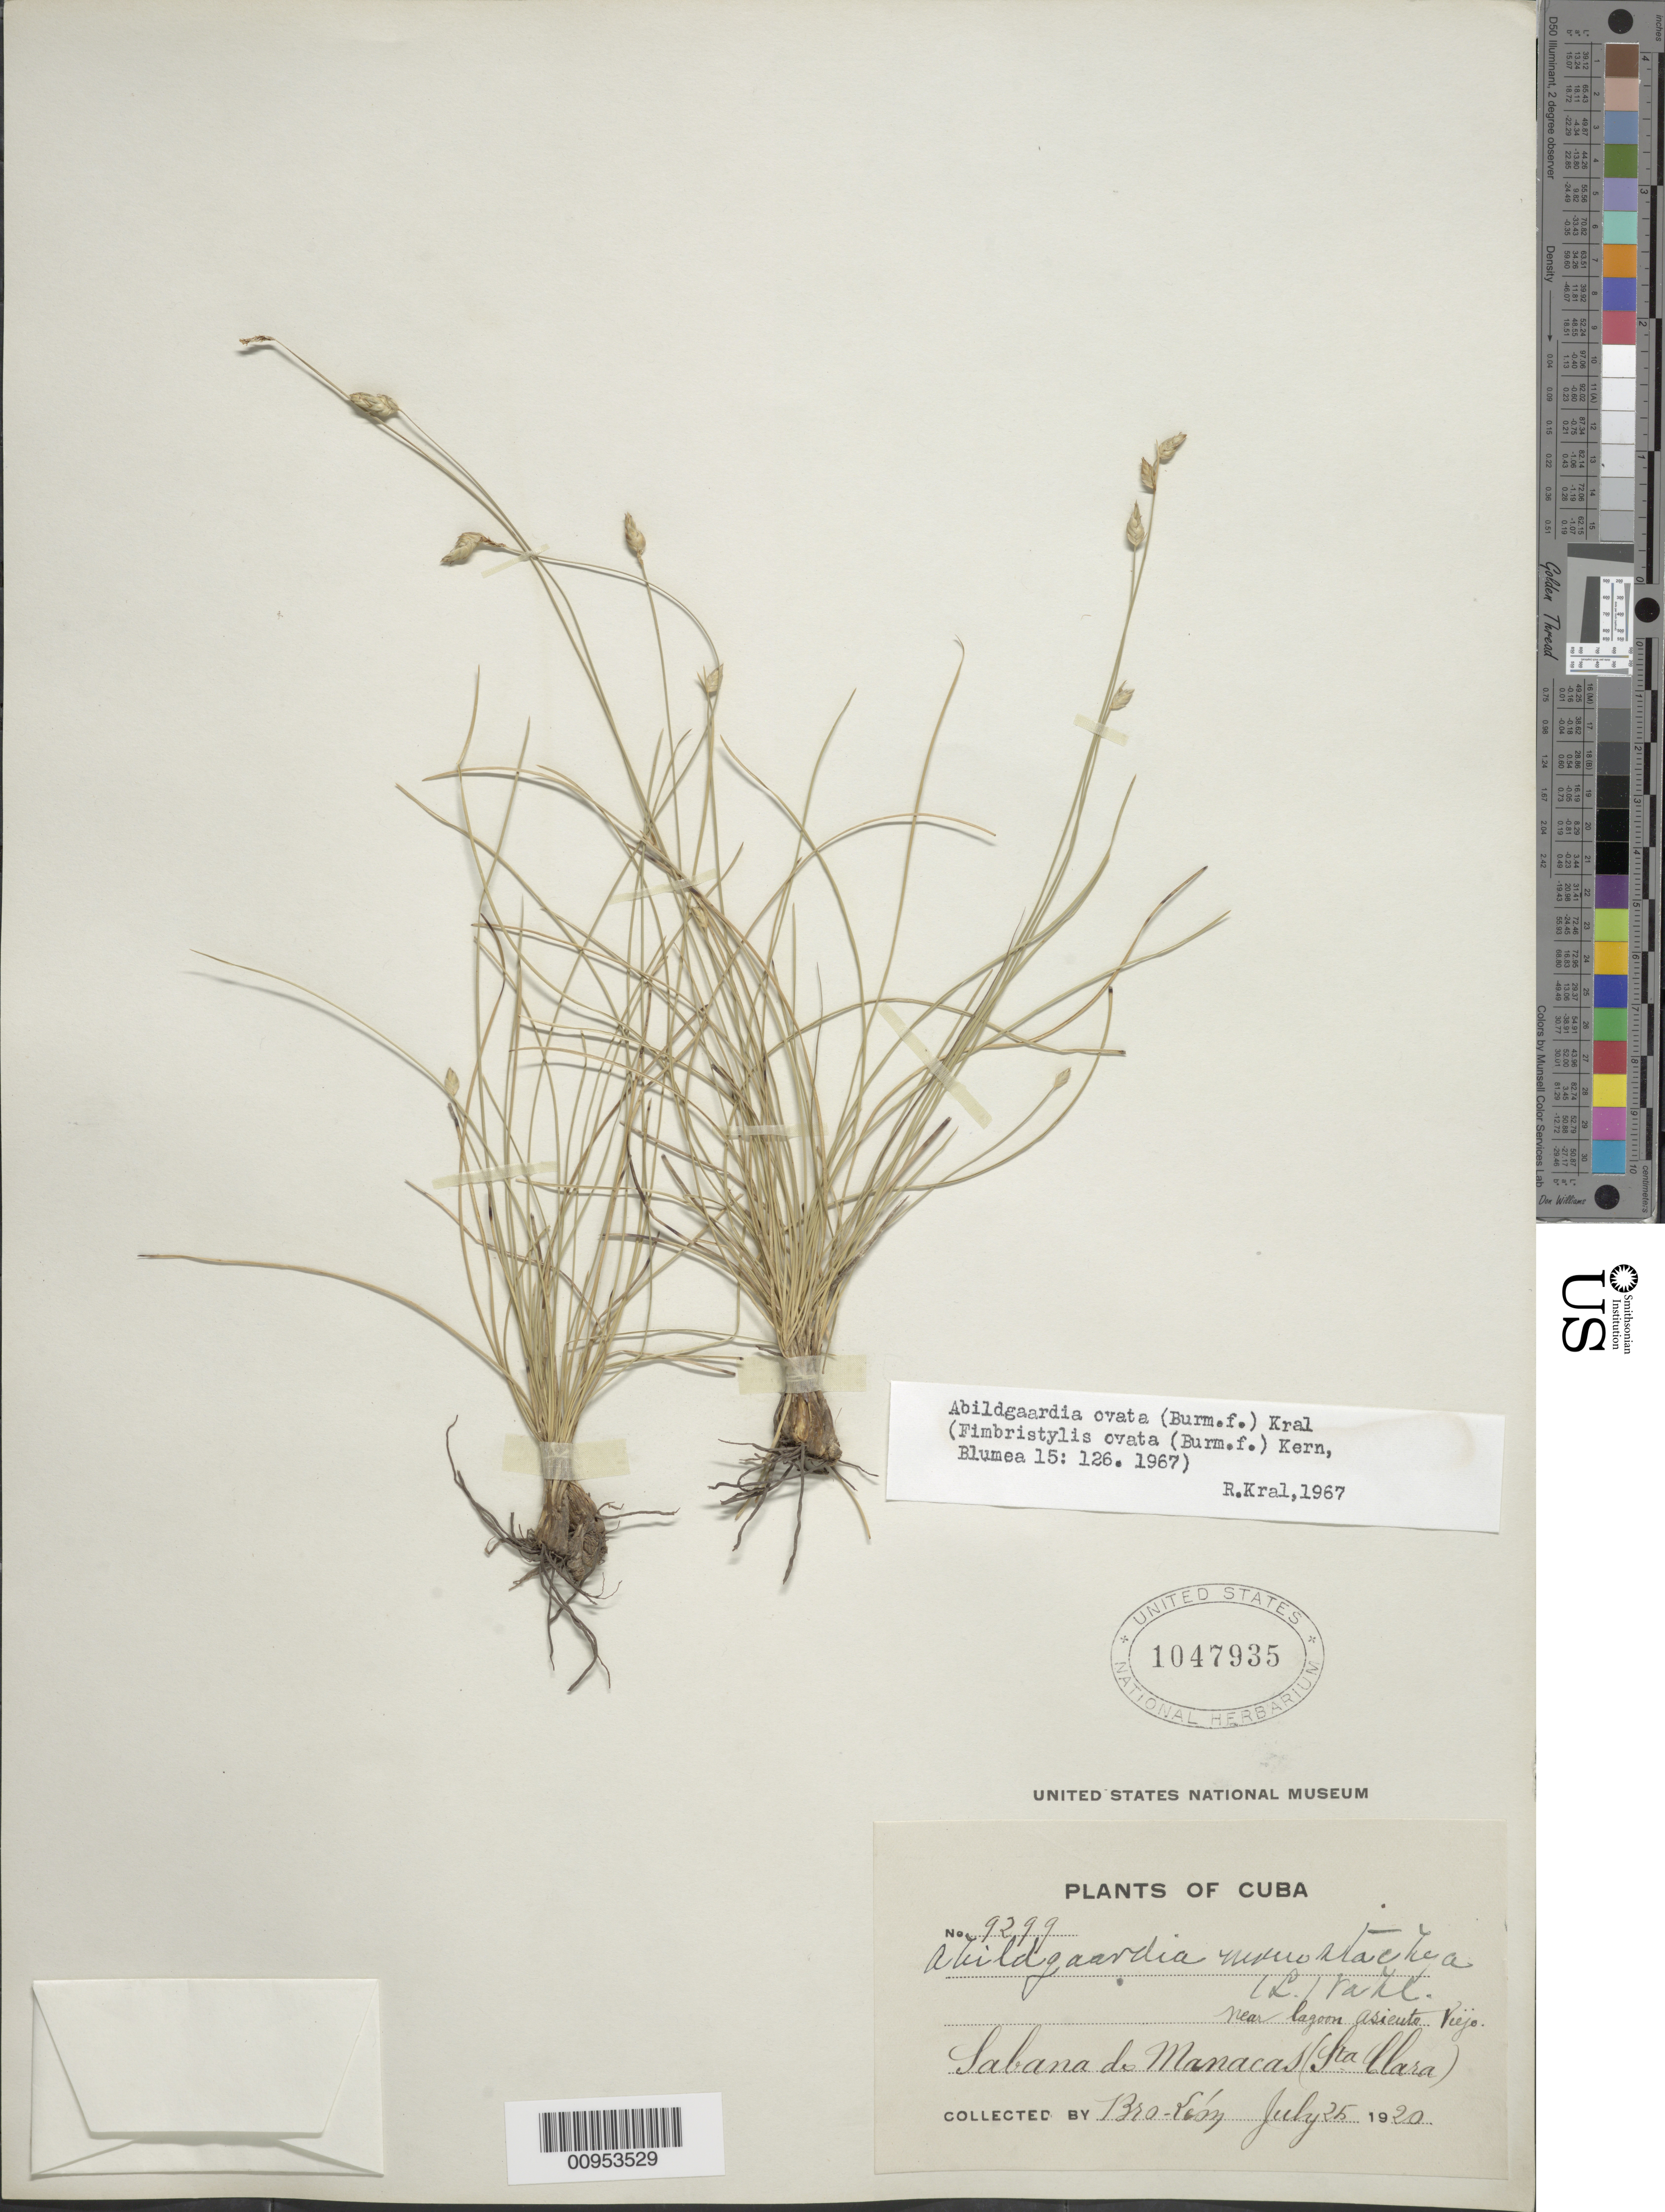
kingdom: Plantae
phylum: Tracheophyta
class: Liliopsida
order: Poales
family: Cyperaceae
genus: Abildgaardia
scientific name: Abildgaardia ovata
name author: (Burm. f.) Kral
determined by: Kral, Robert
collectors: Bro. León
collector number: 9299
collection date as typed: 25 Jul 1920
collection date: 1920-07-25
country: Cuba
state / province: Las Villas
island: Cuba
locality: Sabana de Manacas, near lagoon asiento Viejo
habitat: Near lagoon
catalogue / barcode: US 1047935